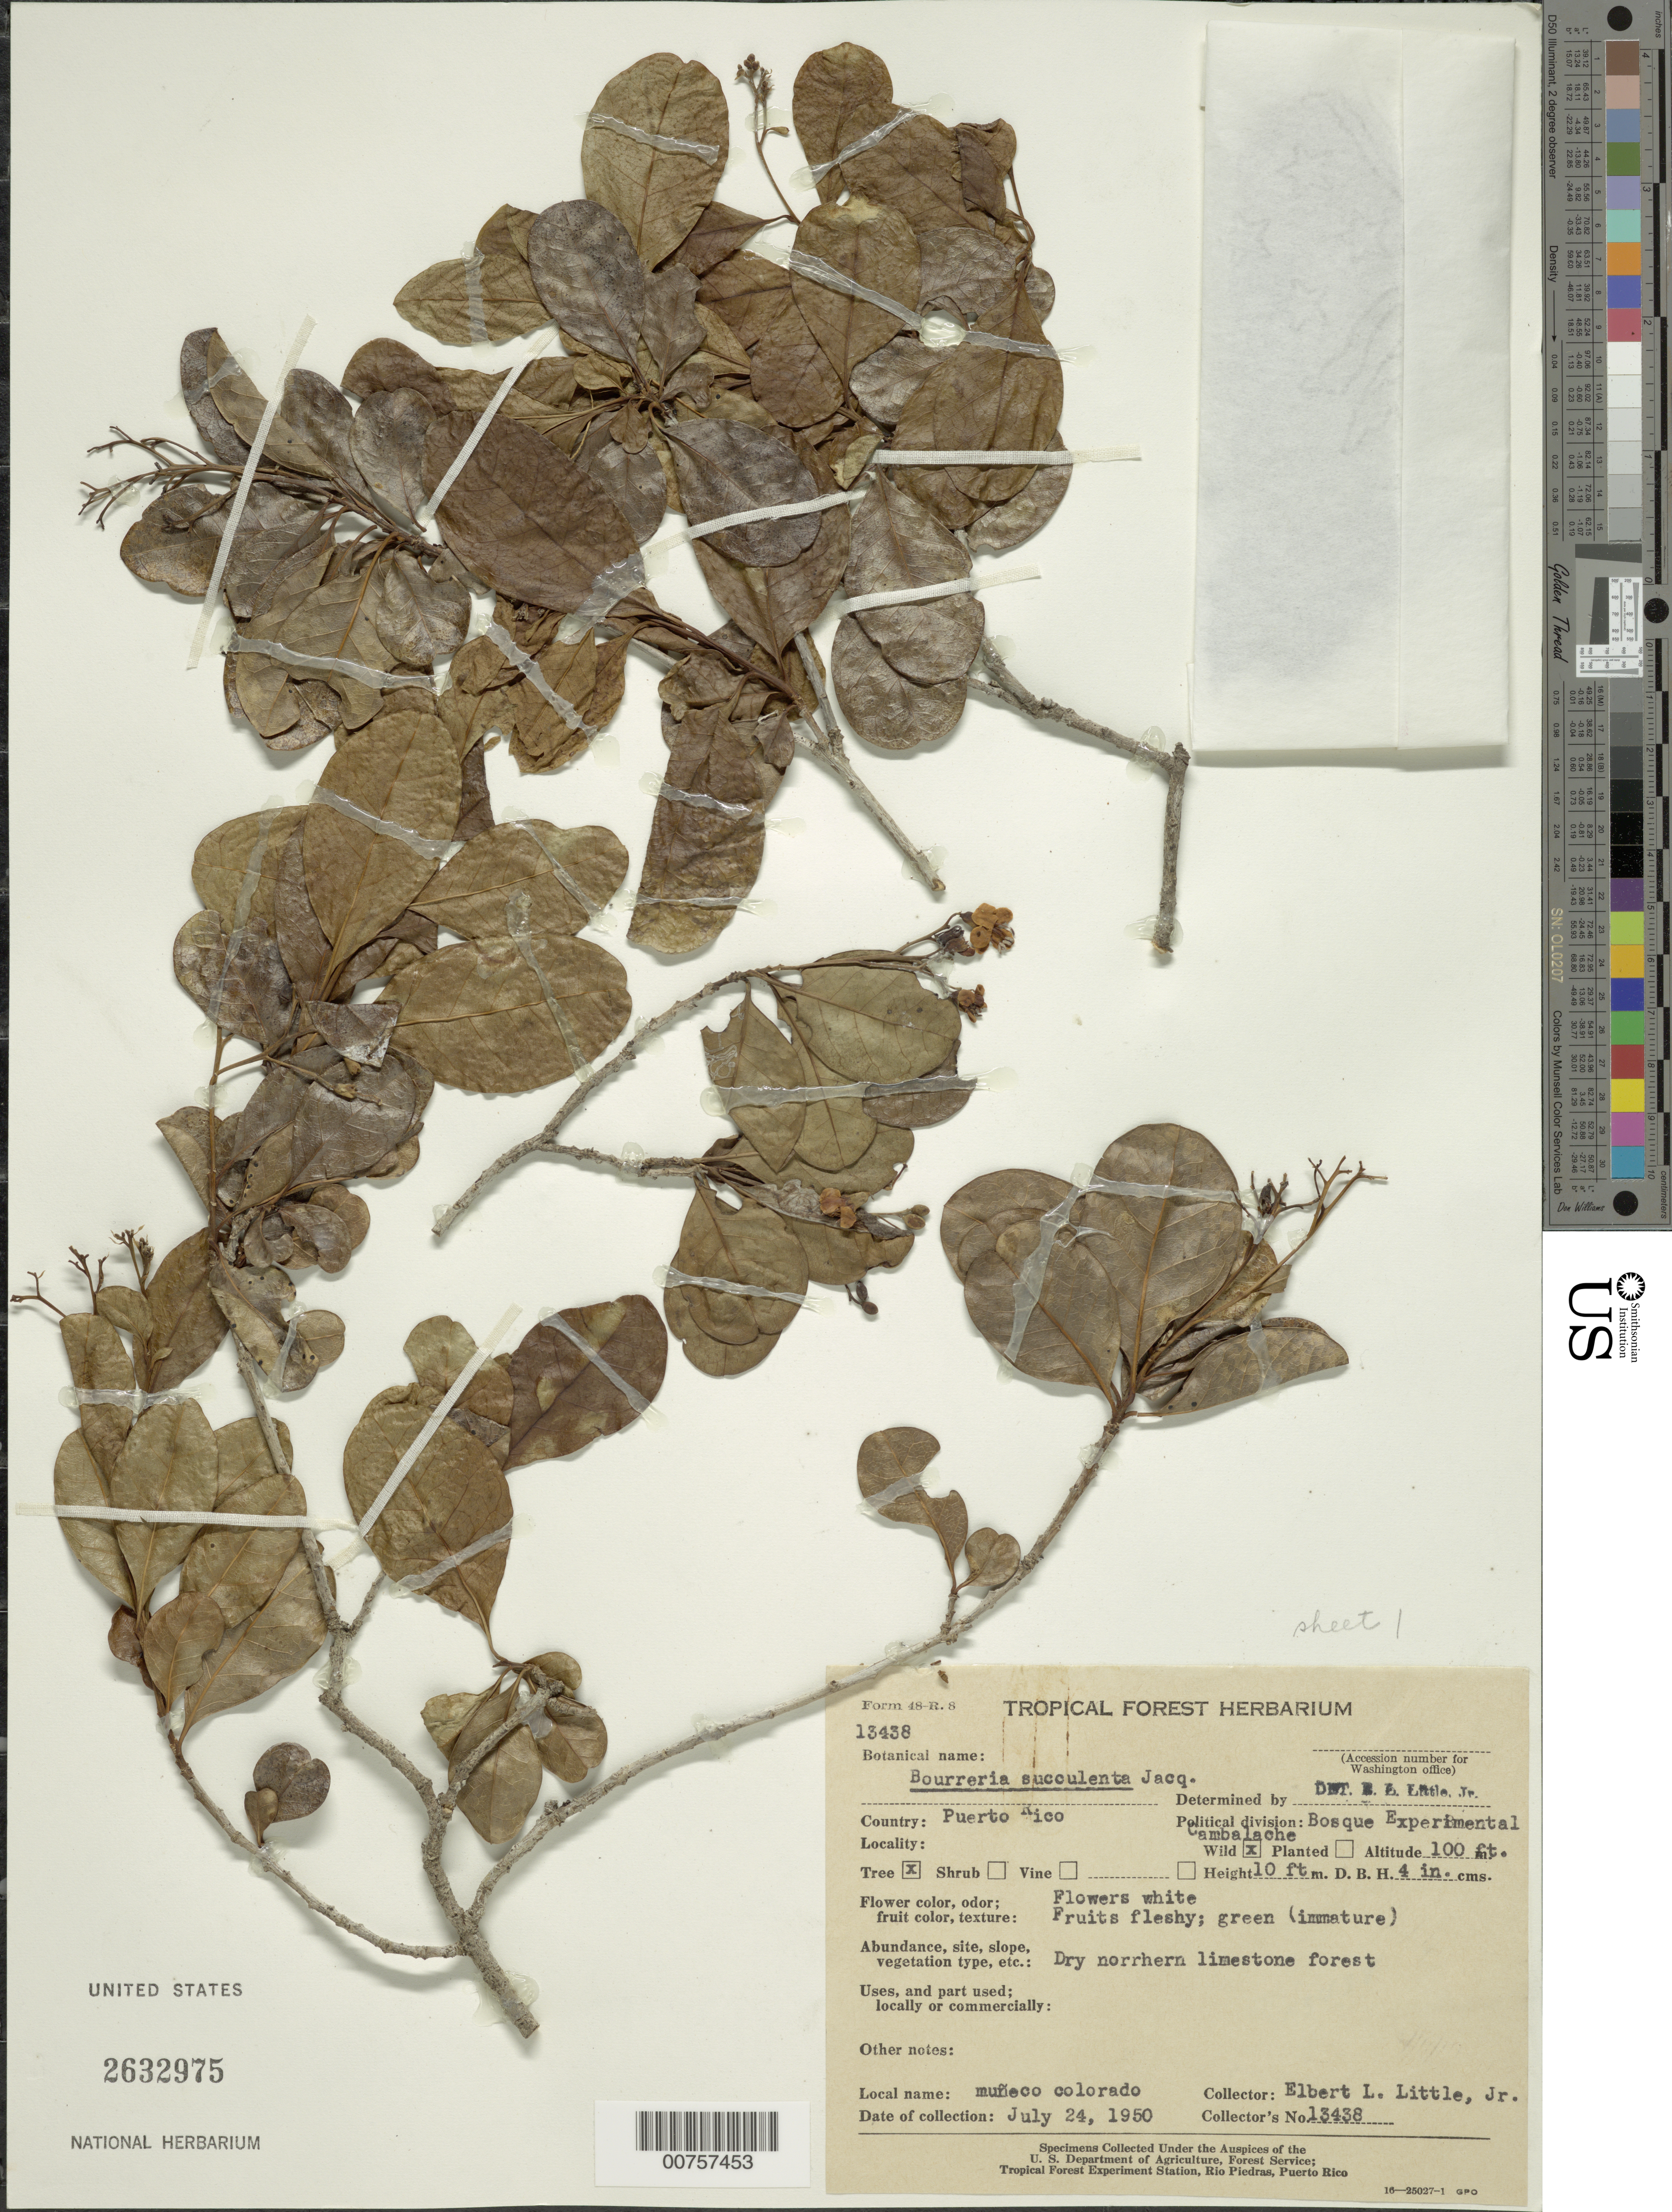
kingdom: Plantae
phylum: Tracheophyta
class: Magnoliopsida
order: Boraginales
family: Ehretiaceae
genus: Bourreria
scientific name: Bourreria succulenta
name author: Jacq.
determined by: Little, Elbert L., Jr., (FSSR), United States Department of Agriculture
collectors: E. L. Little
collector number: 13438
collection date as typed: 24 Jul 1950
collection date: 1950-07-24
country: Puerto Rico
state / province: Arecibo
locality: Bosque Experimental Cambalache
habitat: Dry northern limestone forest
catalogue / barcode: US 2632975